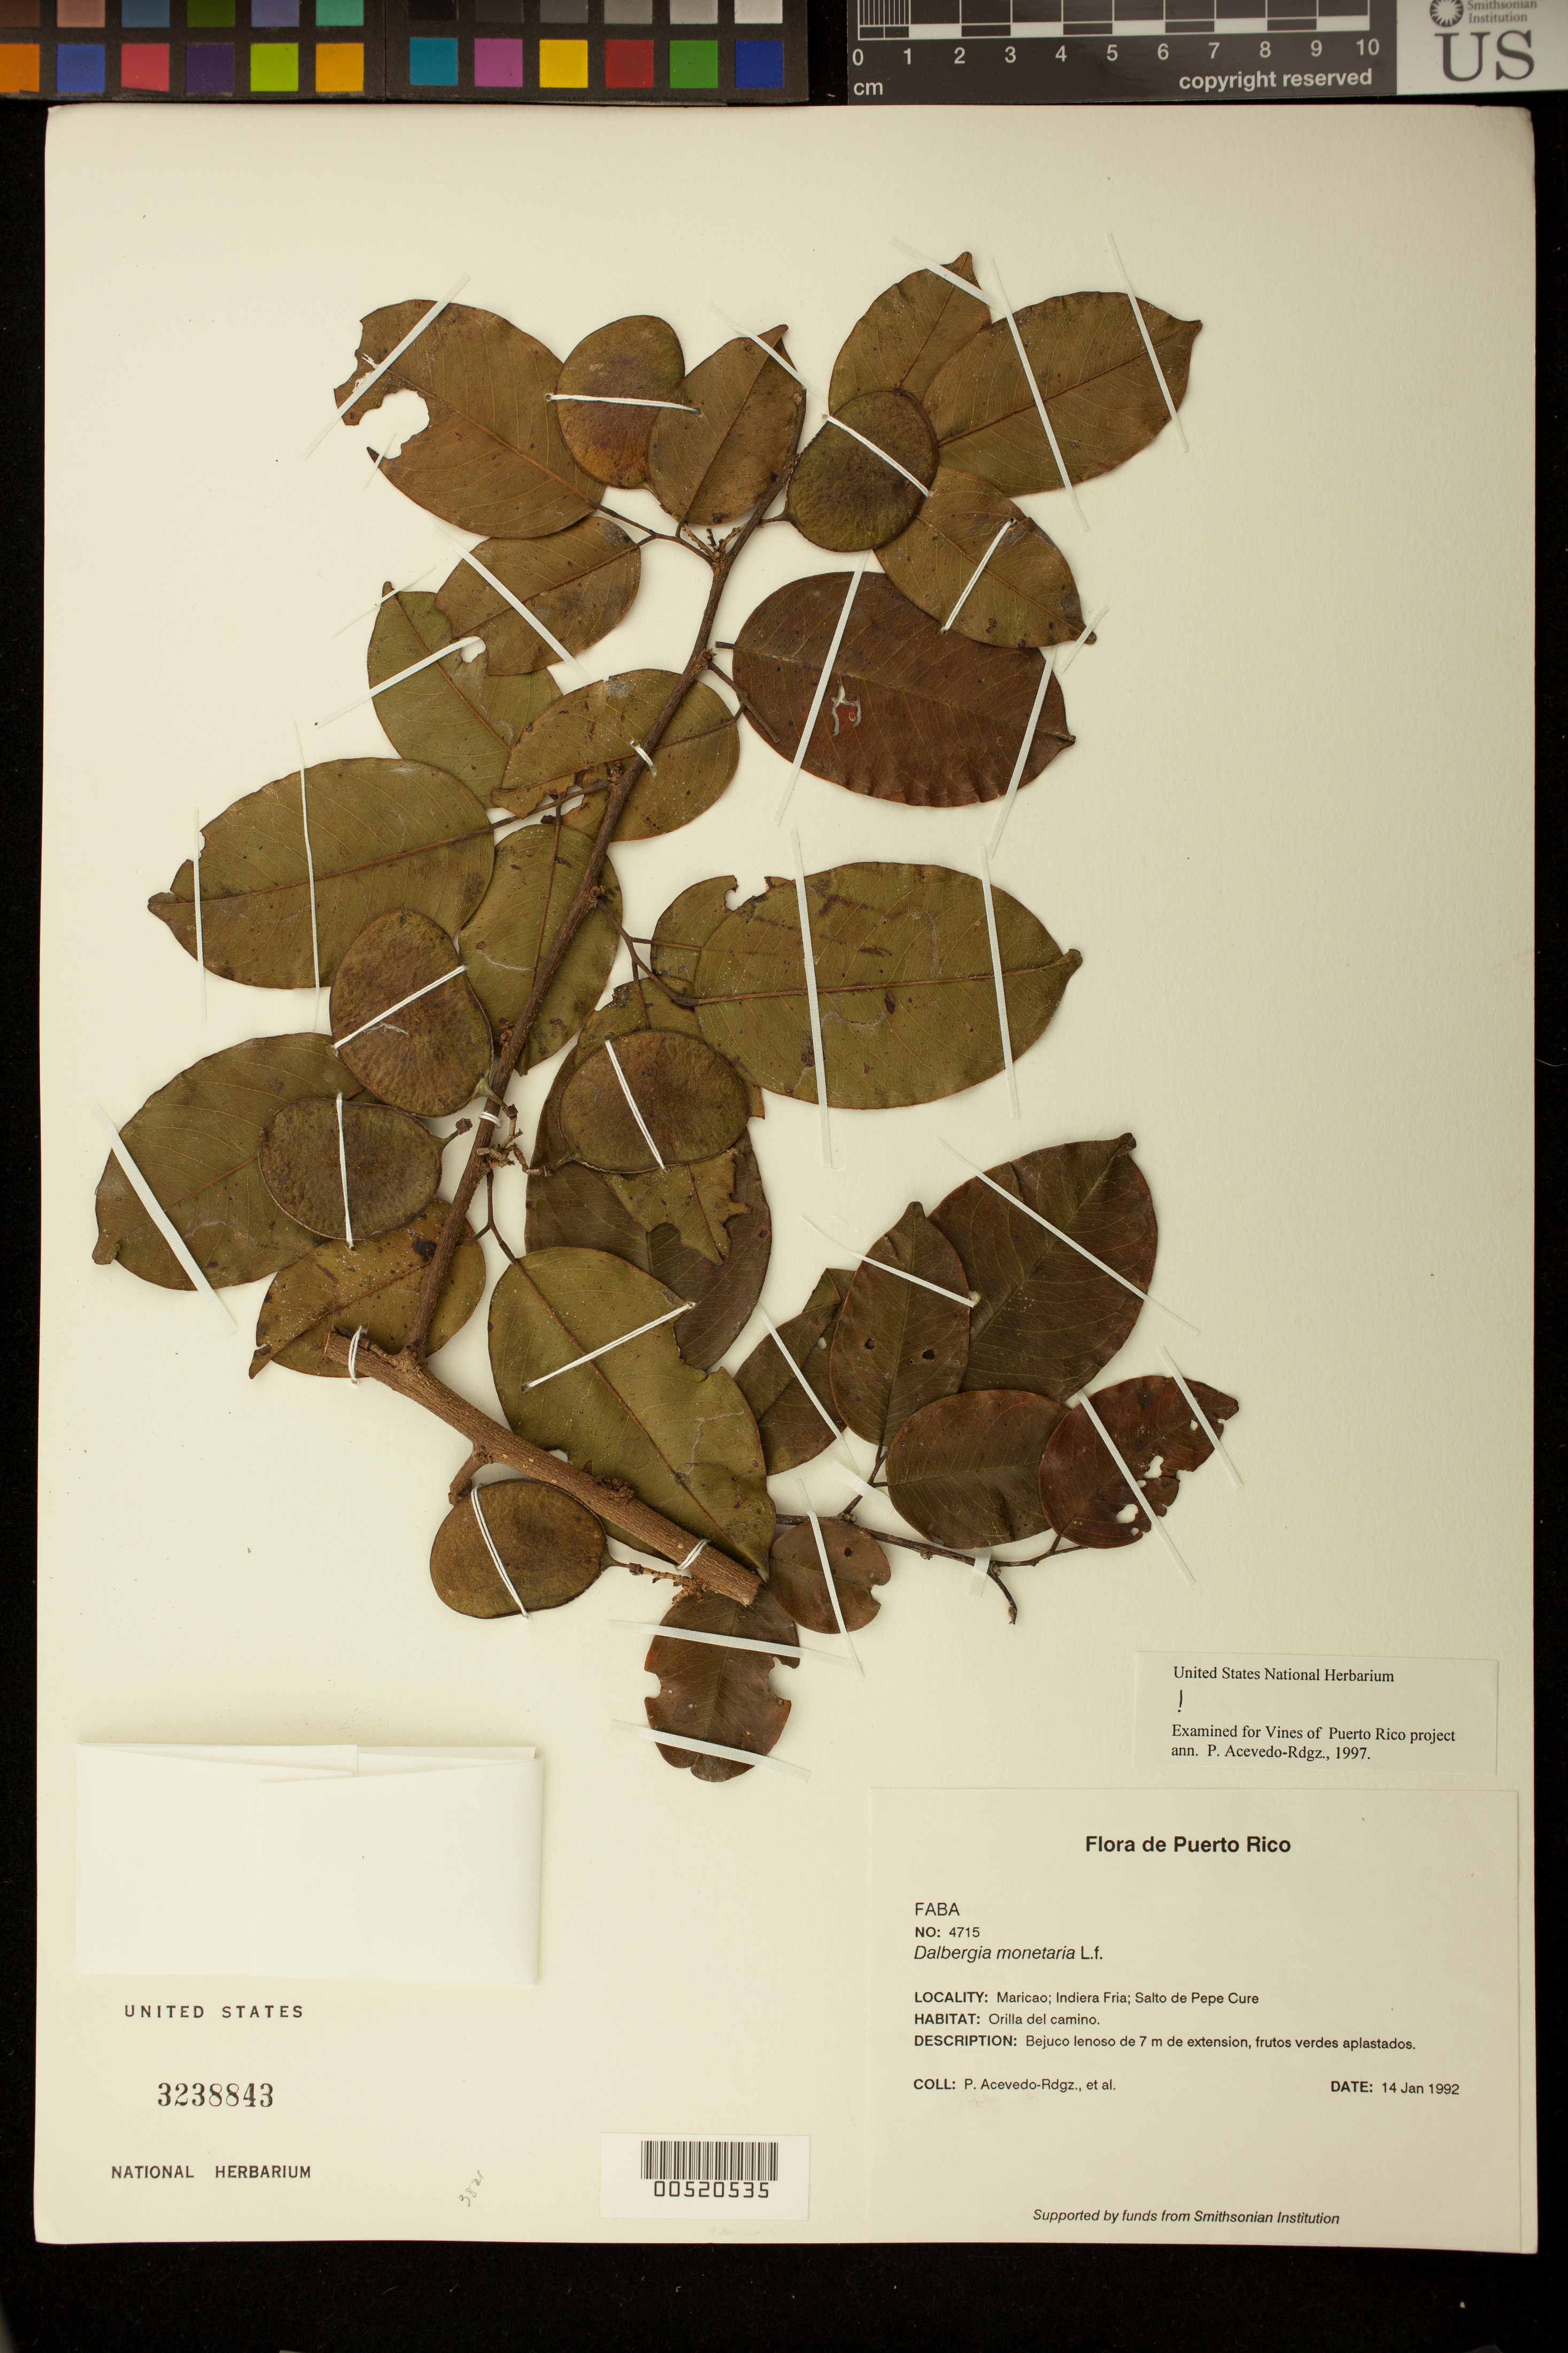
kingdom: Plantae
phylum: Tracheophyta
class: Magnoliopsida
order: Fabales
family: Fabaceae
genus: Dalbergia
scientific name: Dalbergia monetaria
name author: L. f.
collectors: P. Acevedo-Rodr.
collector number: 4715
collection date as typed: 14 Jan 1992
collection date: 1992-01-14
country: Puerto Rico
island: Puerto Rico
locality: Maricao; Indiera Fria; Salto de Pepe Cure. Orilla del camino.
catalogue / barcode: US 3238843